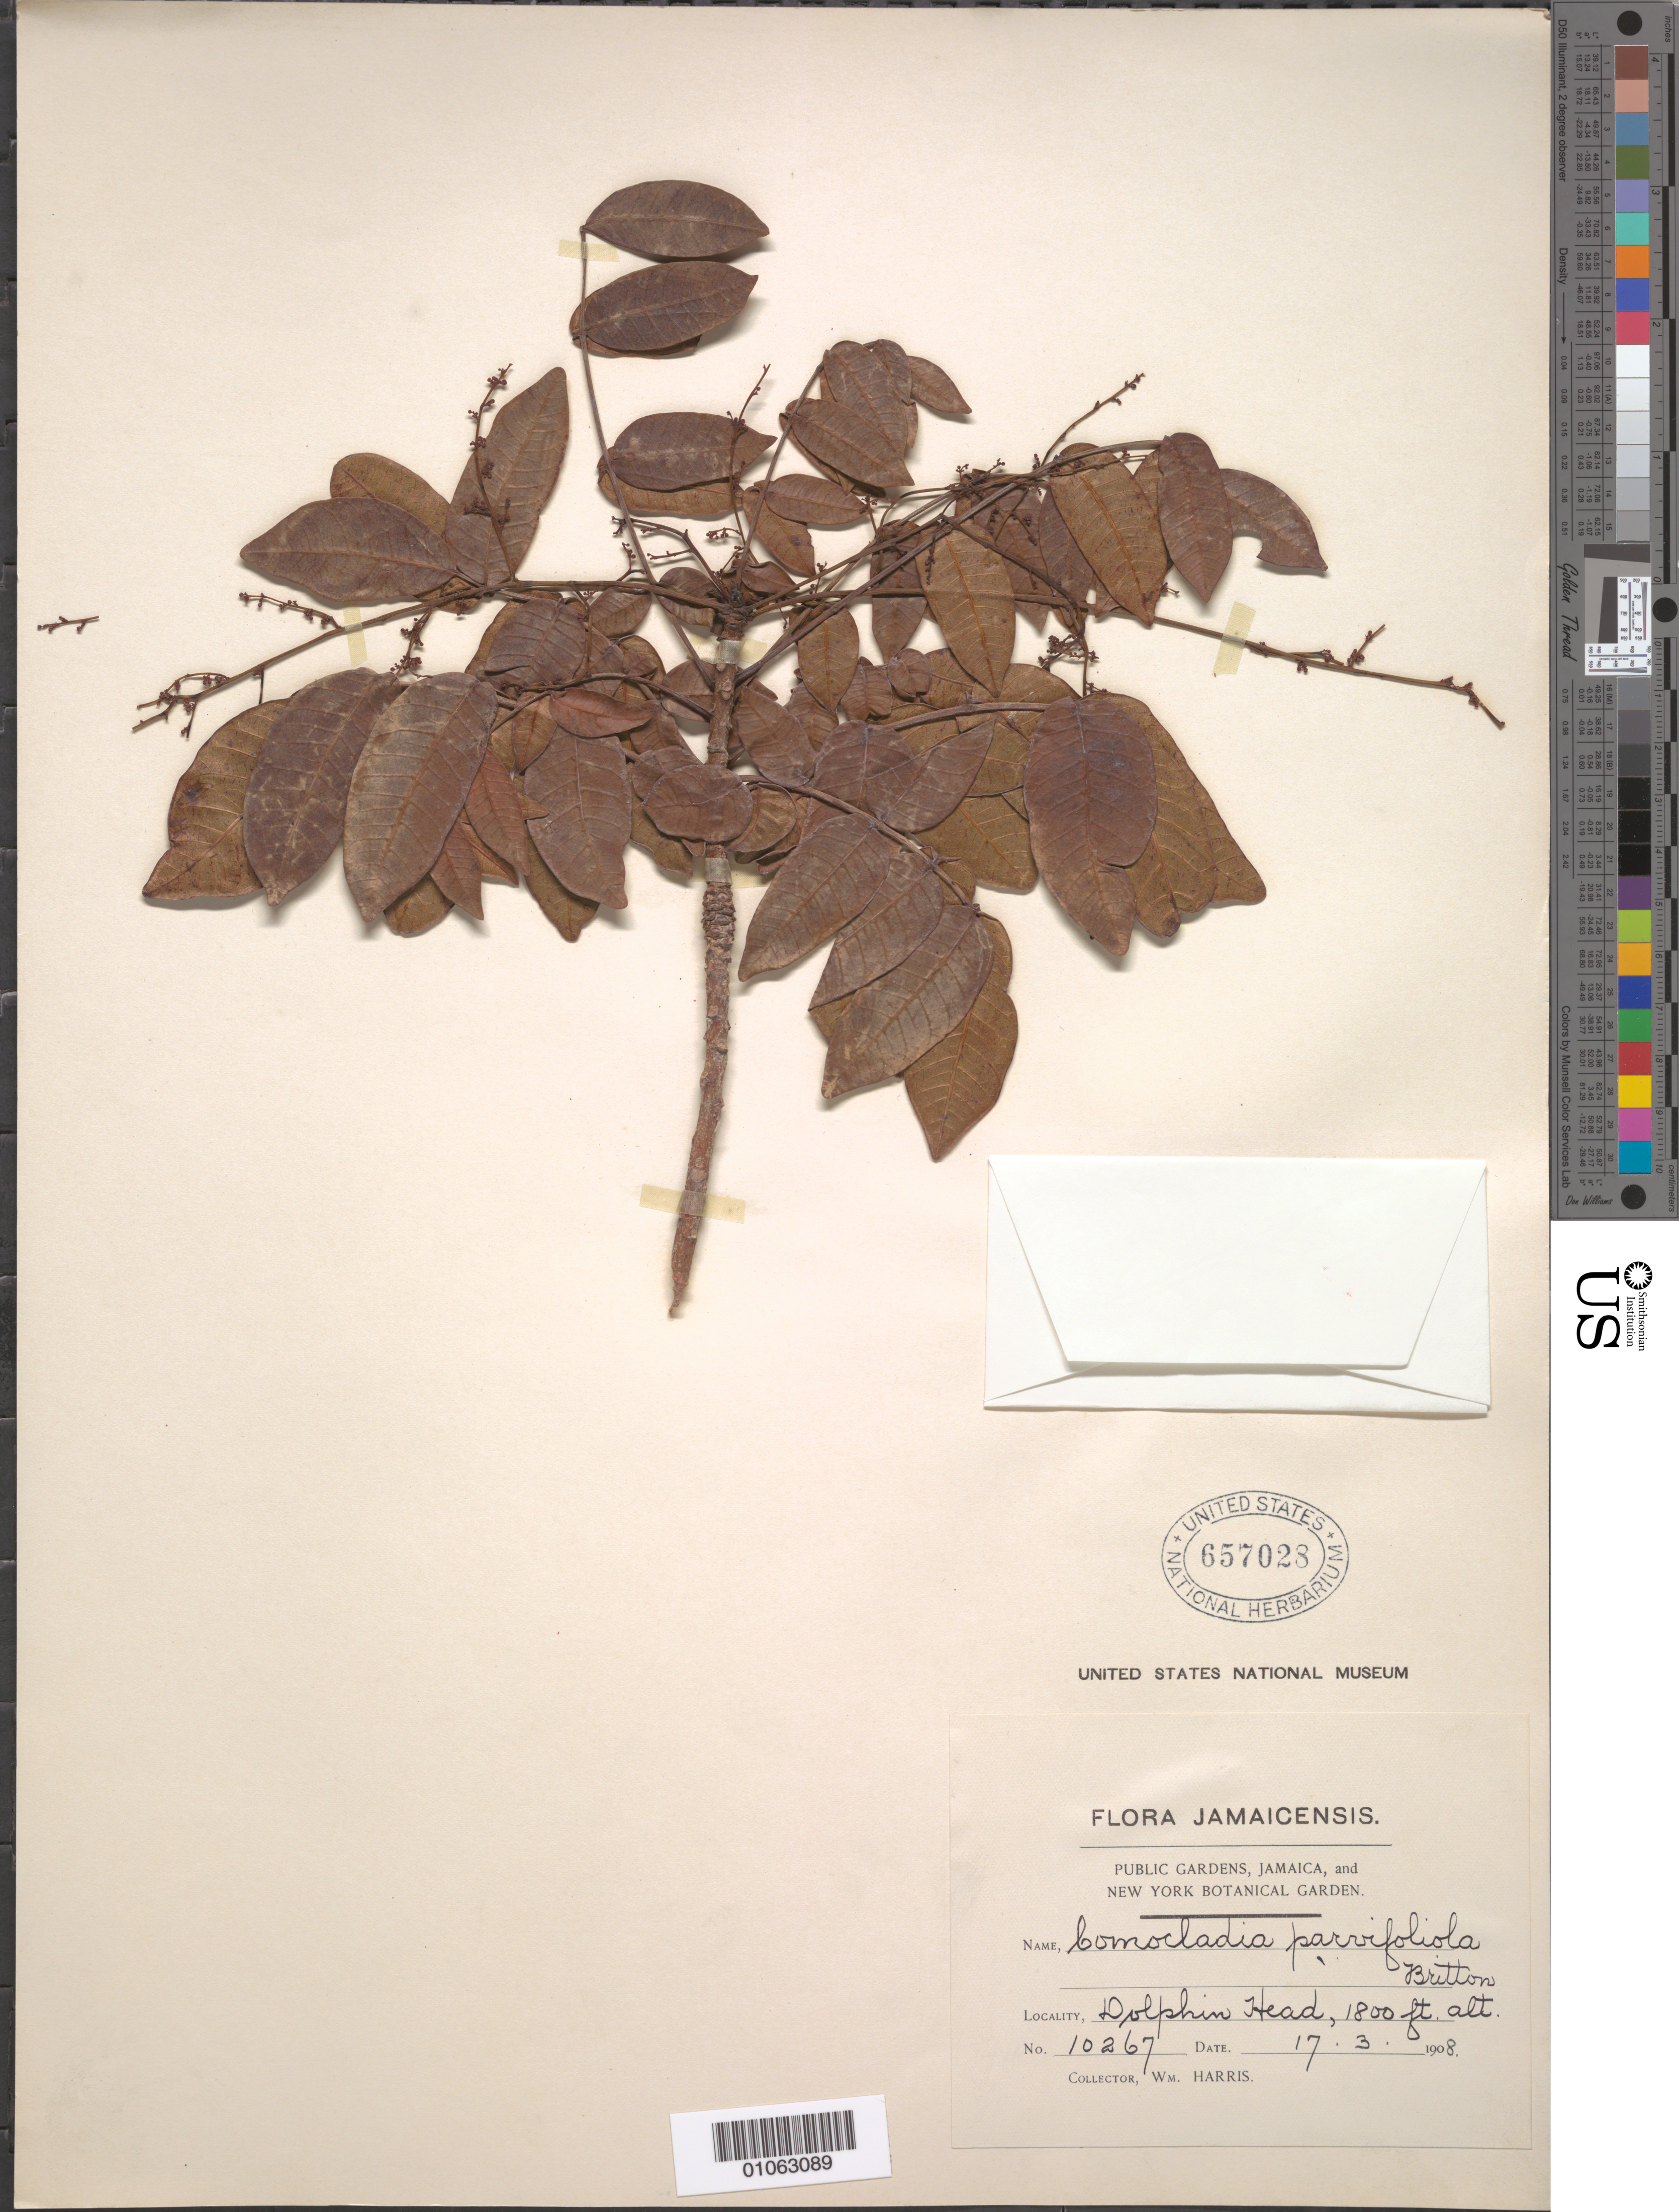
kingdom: Plantae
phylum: Tracheophyta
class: Magnoliopsida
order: Sapindales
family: Anacardiaceae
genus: Comocladia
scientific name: Comocladia parvifoliola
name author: Britton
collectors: W. Harris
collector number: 10267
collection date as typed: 17 Mar 1908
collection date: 1908-03-17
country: Jamaica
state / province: Hanover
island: Jamaica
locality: Dolphin head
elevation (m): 549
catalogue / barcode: US 657028